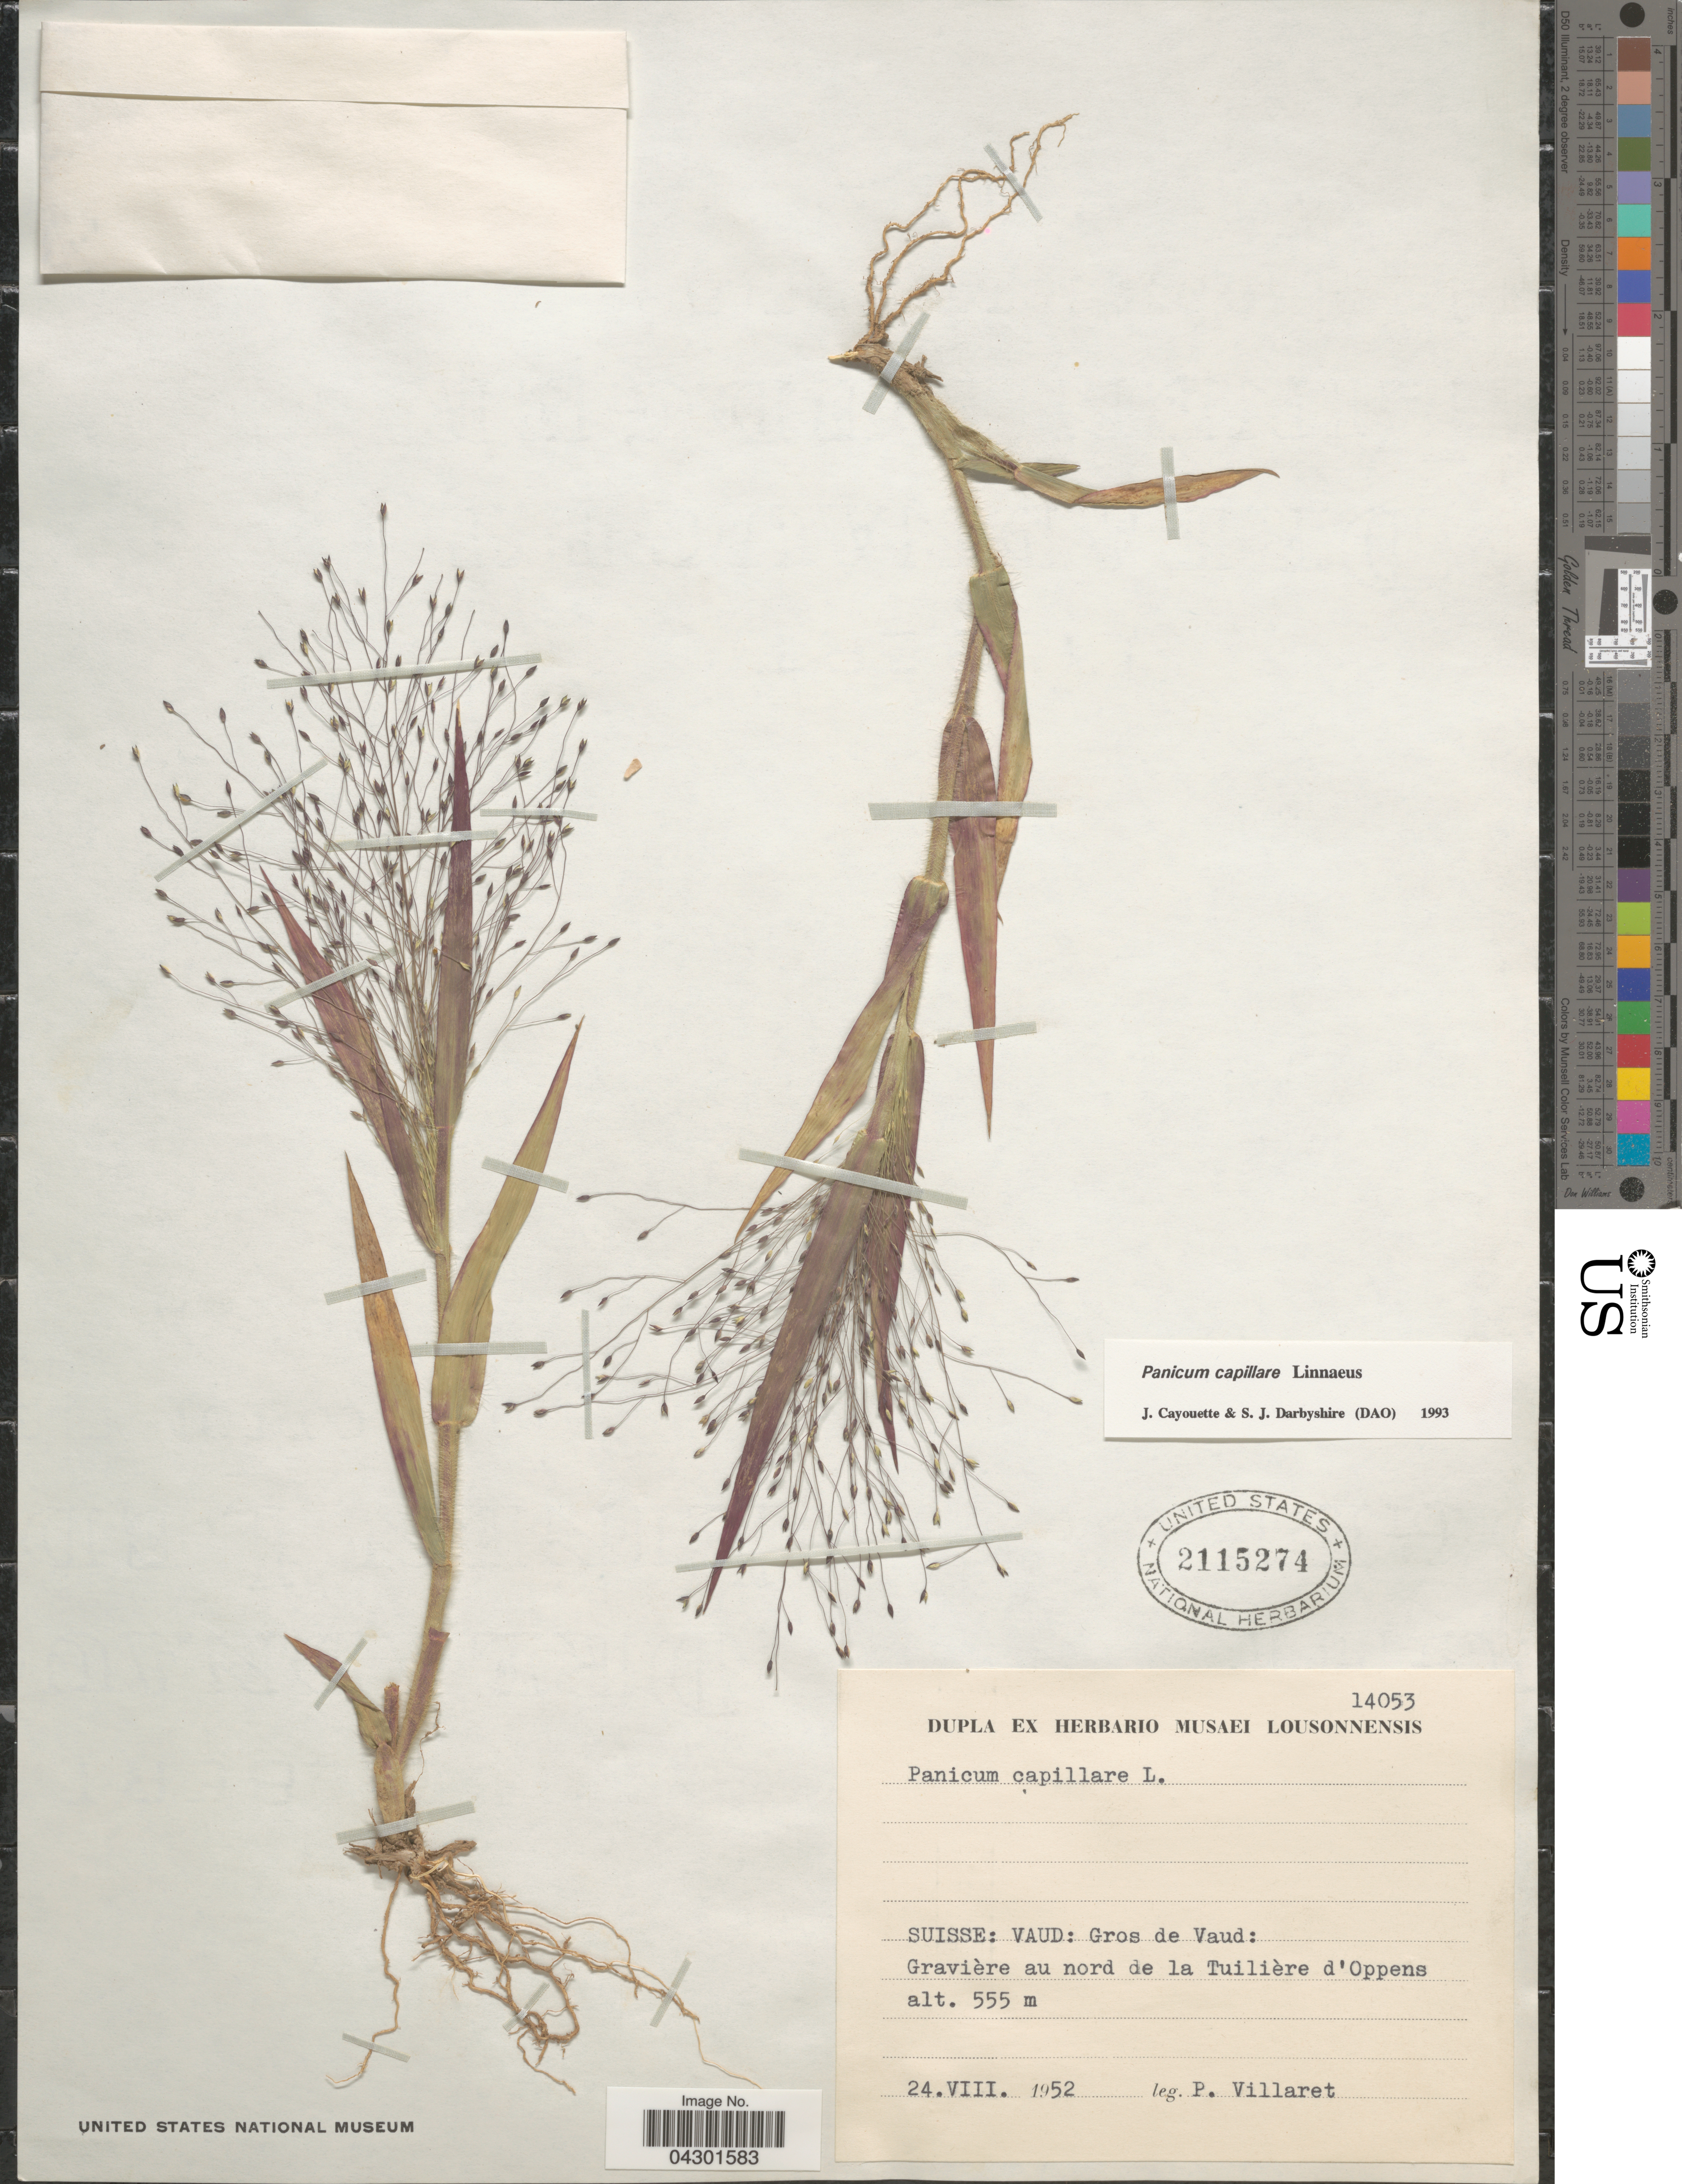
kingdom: Plantae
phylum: Tracheophyta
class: Liliopsida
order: Poales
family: Poaceae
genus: Panicum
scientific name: Panicum capillare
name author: L.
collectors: P. Villaret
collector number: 14053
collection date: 1952-08-24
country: Switzerland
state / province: Vaud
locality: Suisse: Gros de Vaud: Gravière au nord de la Tuilière d'Oppens.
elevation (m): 555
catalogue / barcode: US 2115274